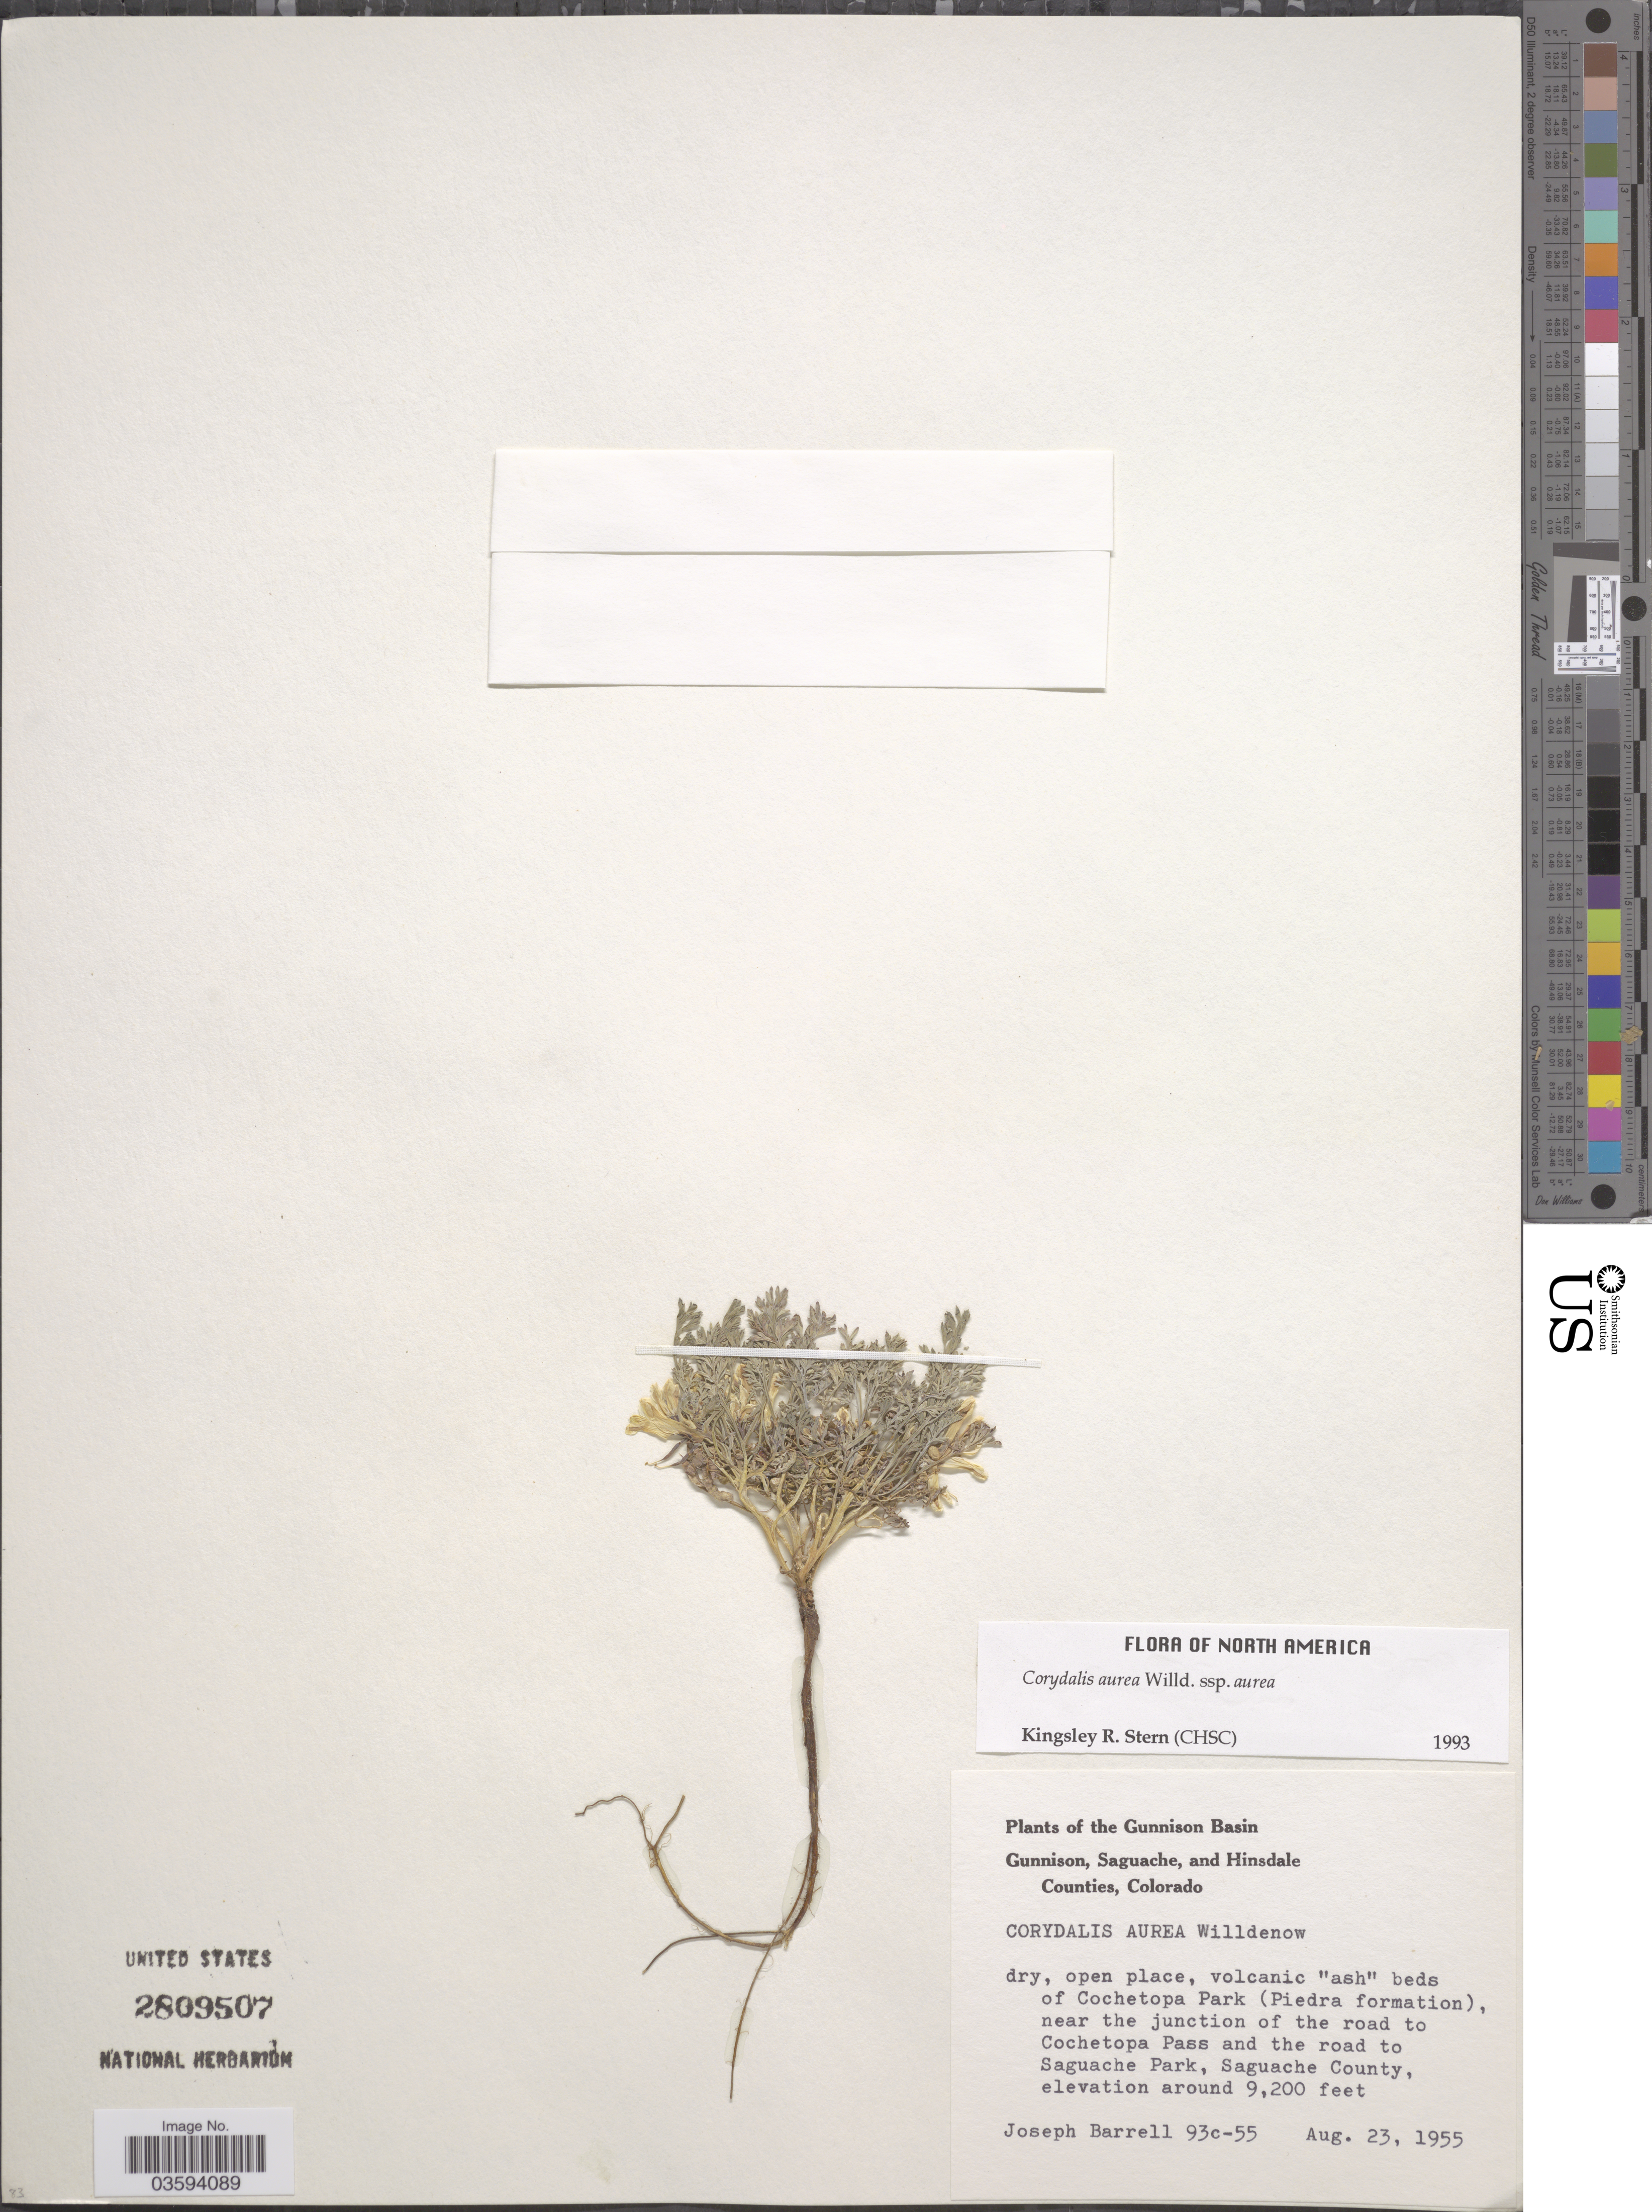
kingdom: Plantae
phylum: Tracheophyta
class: Magnoliopsida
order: Ranunculales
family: Papaveraceae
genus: Corydalis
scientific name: Corydalis aurea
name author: Willd.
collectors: J. Barrell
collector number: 93c-55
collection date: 1955-08-23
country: United States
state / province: Colorado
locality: The Gunnison Basin. Dry, open place, volcanic 'ash' beds of Cochetopa Park (Piedra formation), near the junction of the road to Saguache Park, Saguache County.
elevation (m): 2804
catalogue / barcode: US 2809507